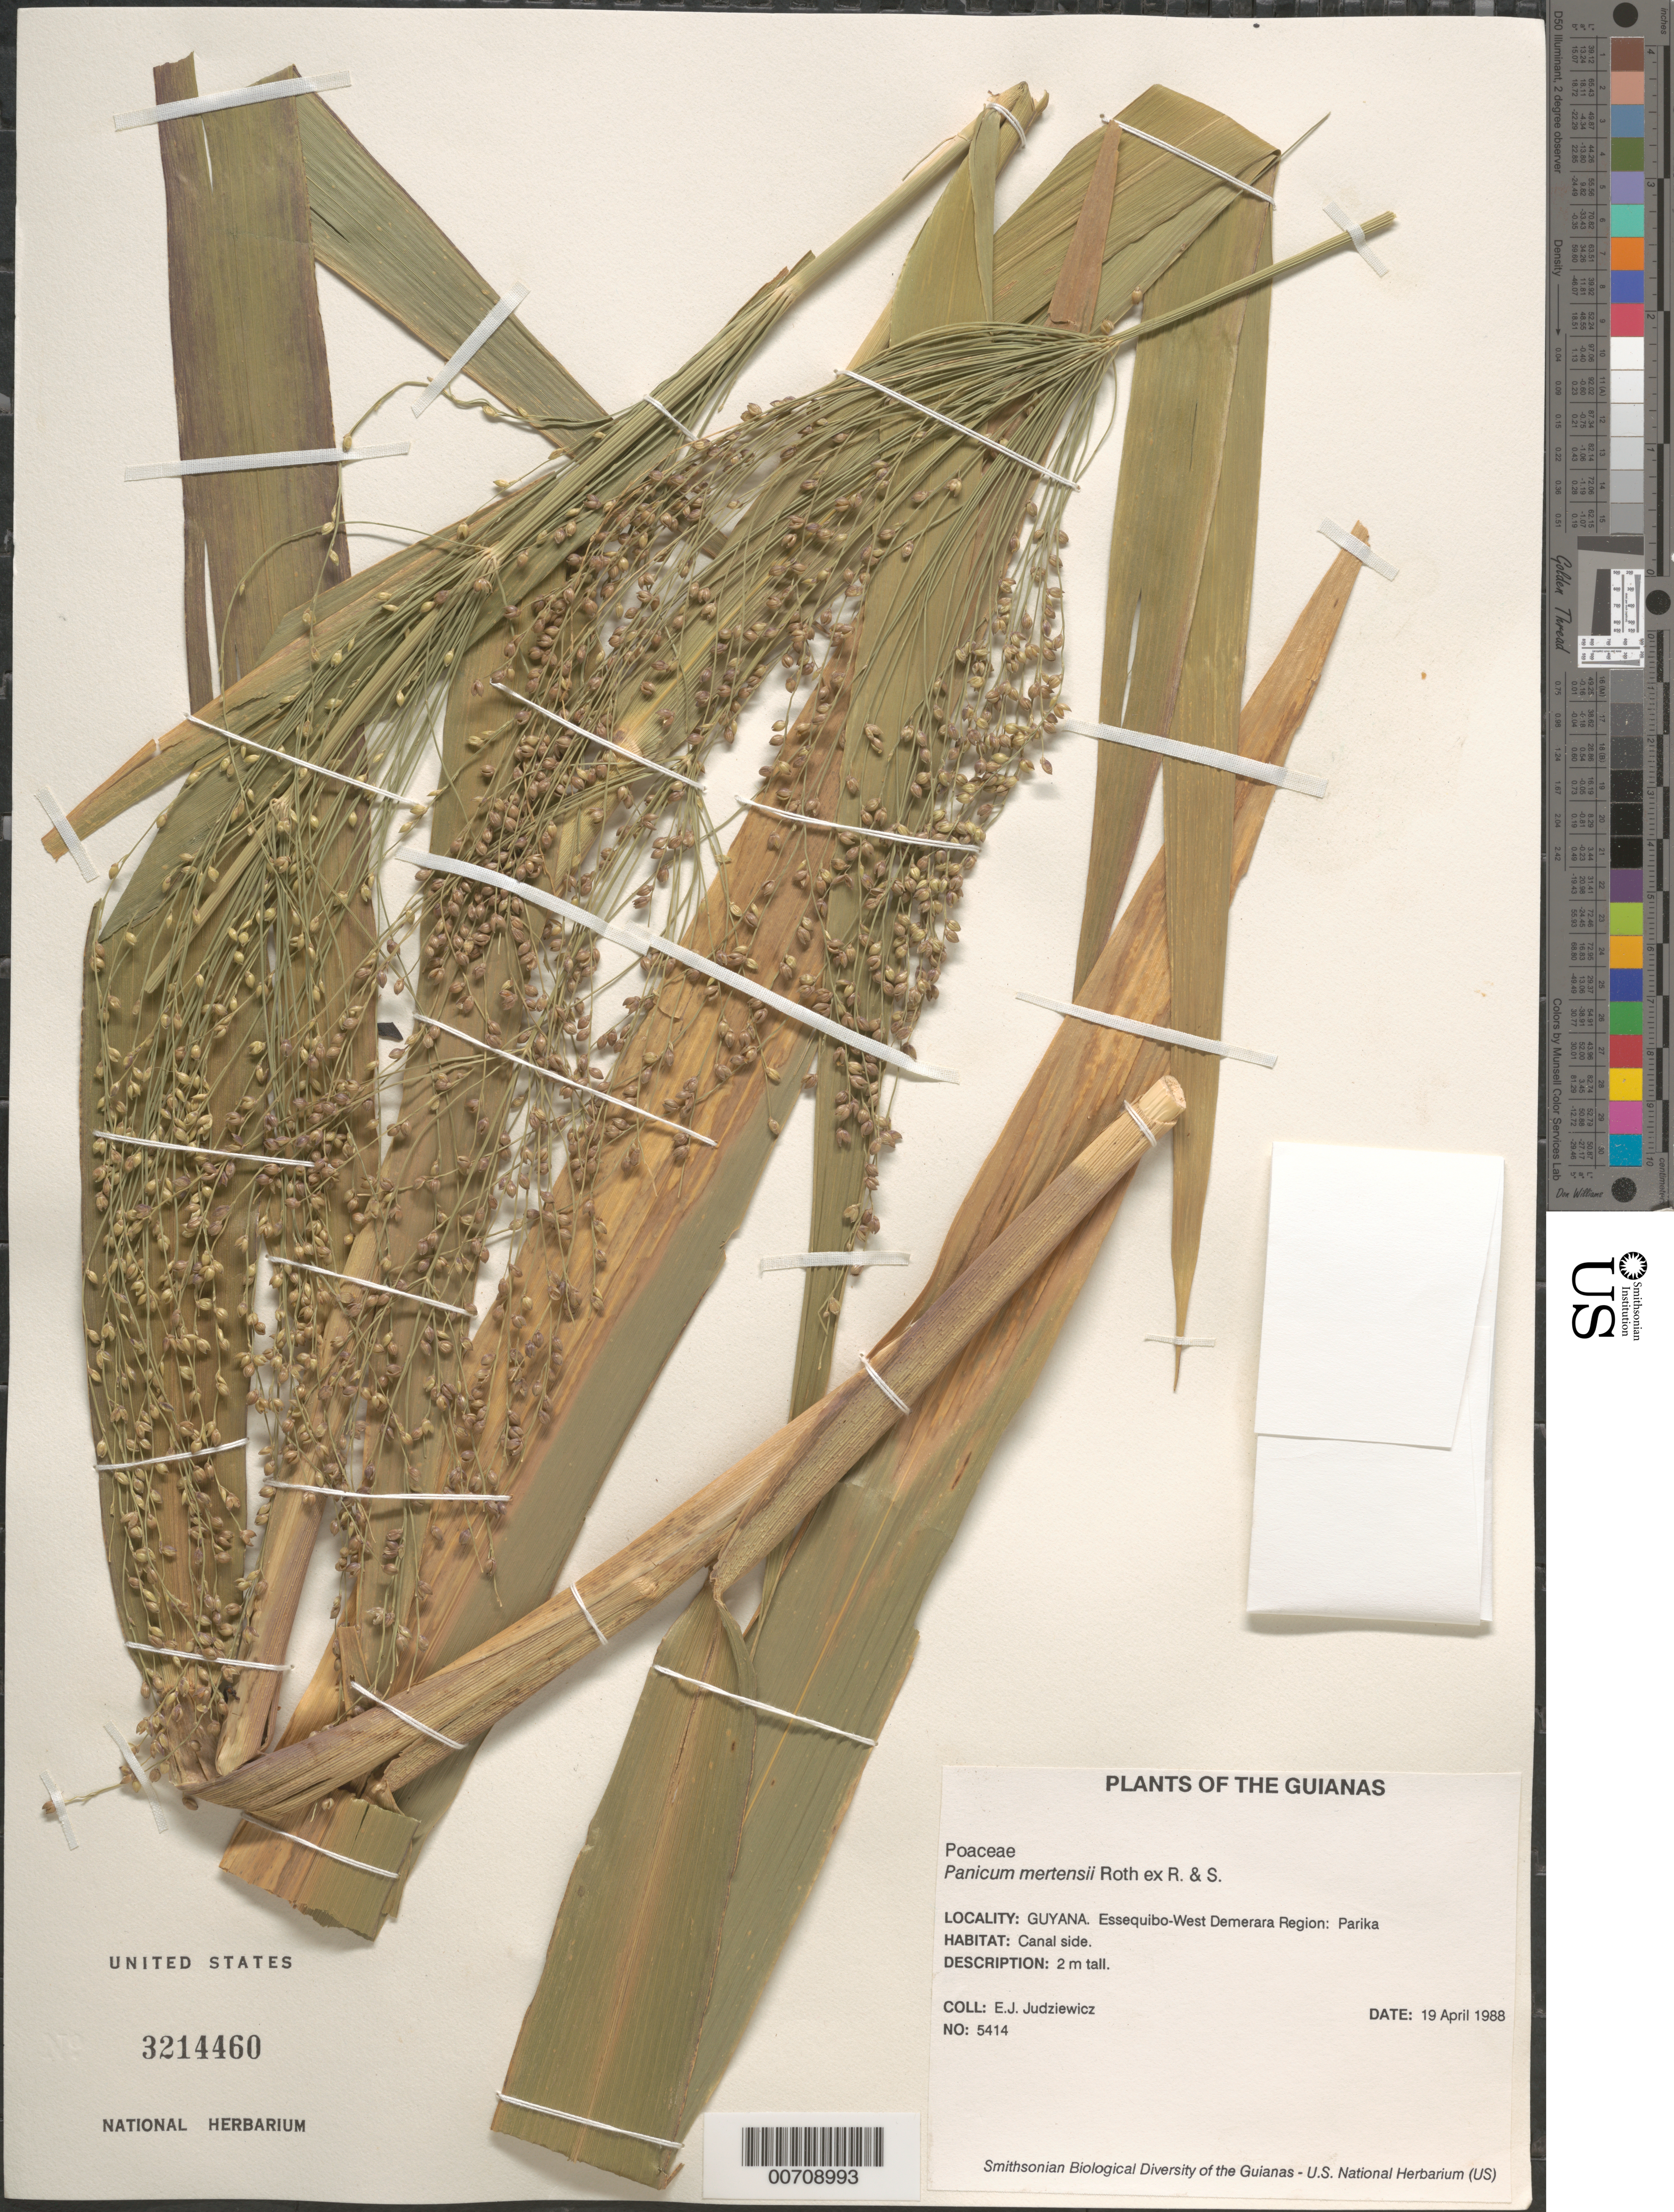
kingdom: Plantae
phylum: Tracheophyta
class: Liliopsida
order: Poales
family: Poaceae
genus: Stephostachys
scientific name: Stephostachys mertensii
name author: (Roth) Zuloaga & Marrone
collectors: E. J. Judziewicz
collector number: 5414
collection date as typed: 19 April 1988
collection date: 1988-04-19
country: Guyana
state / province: Essequibo Isl-W. Demerara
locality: Parika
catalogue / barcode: US 3214460